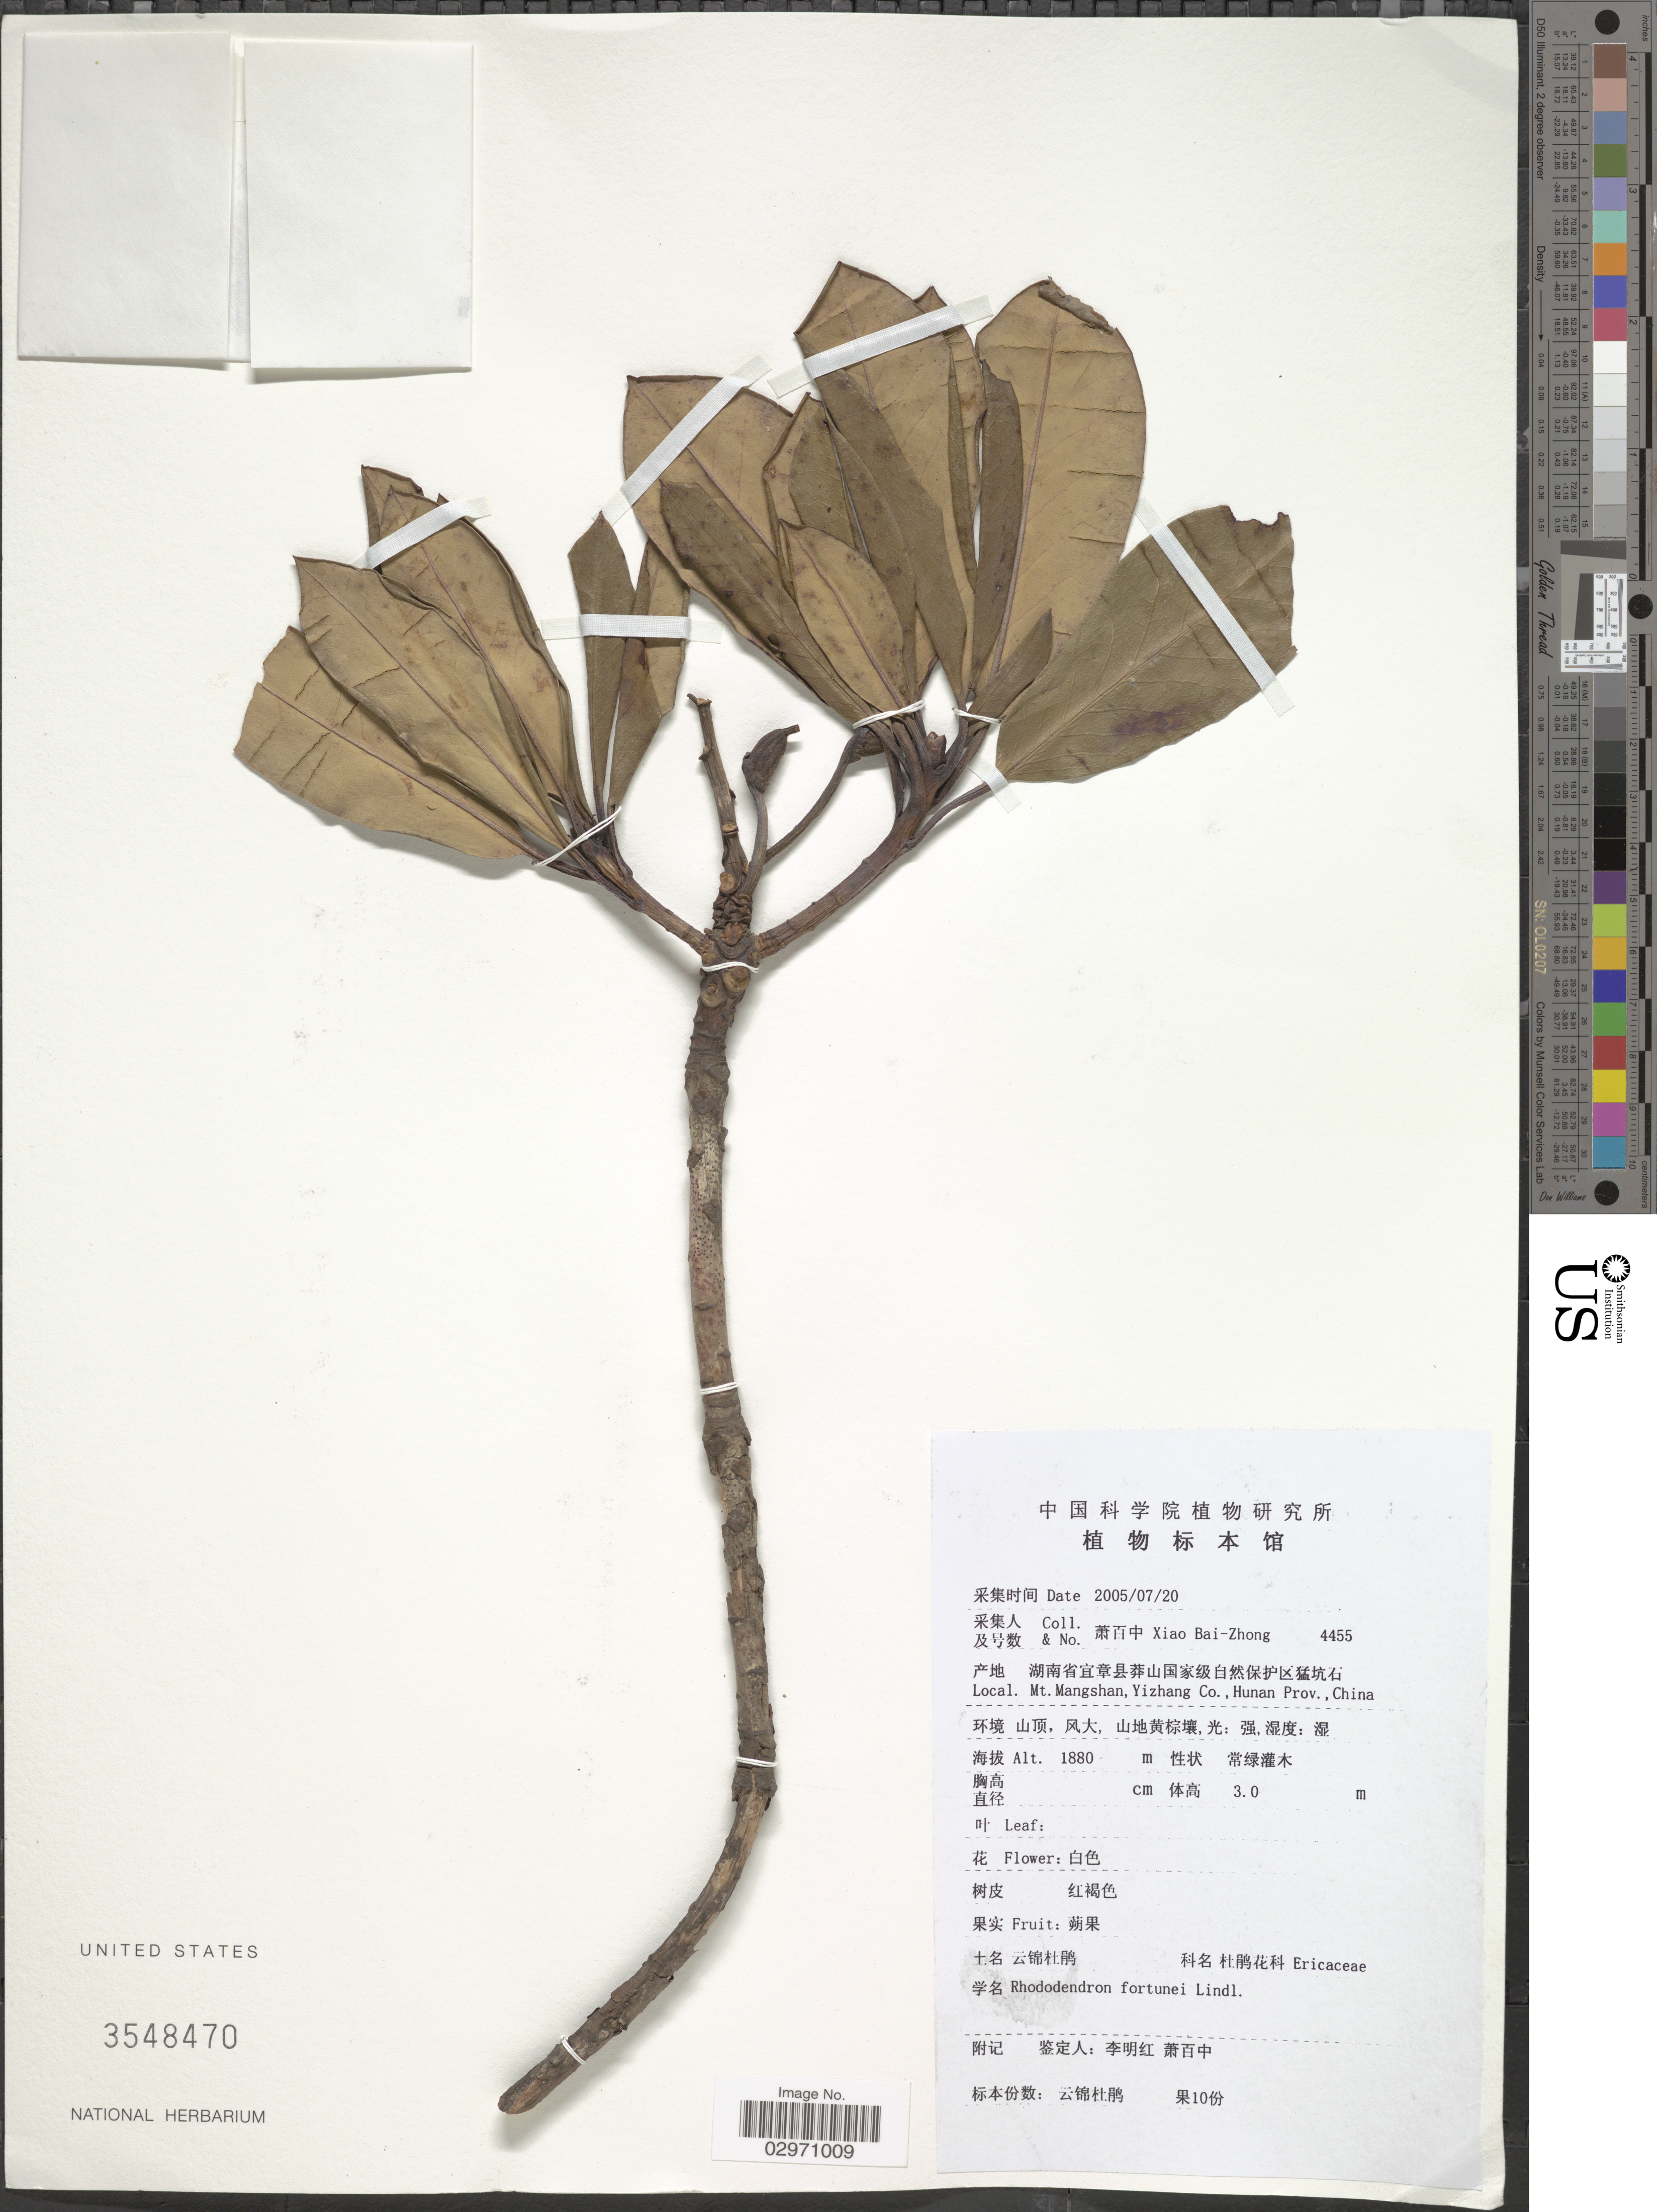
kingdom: Plantae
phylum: Tracheophyta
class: Magnoliopsida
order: Ericales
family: Ericaceae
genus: Rhododendron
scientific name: Rhododendron fortunei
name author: Lindl.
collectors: B. Z. Xiao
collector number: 4455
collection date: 2005-07-20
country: China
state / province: Hunan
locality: Mt. Mangshan, Yizhang Co.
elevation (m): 1880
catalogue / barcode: US 3548470